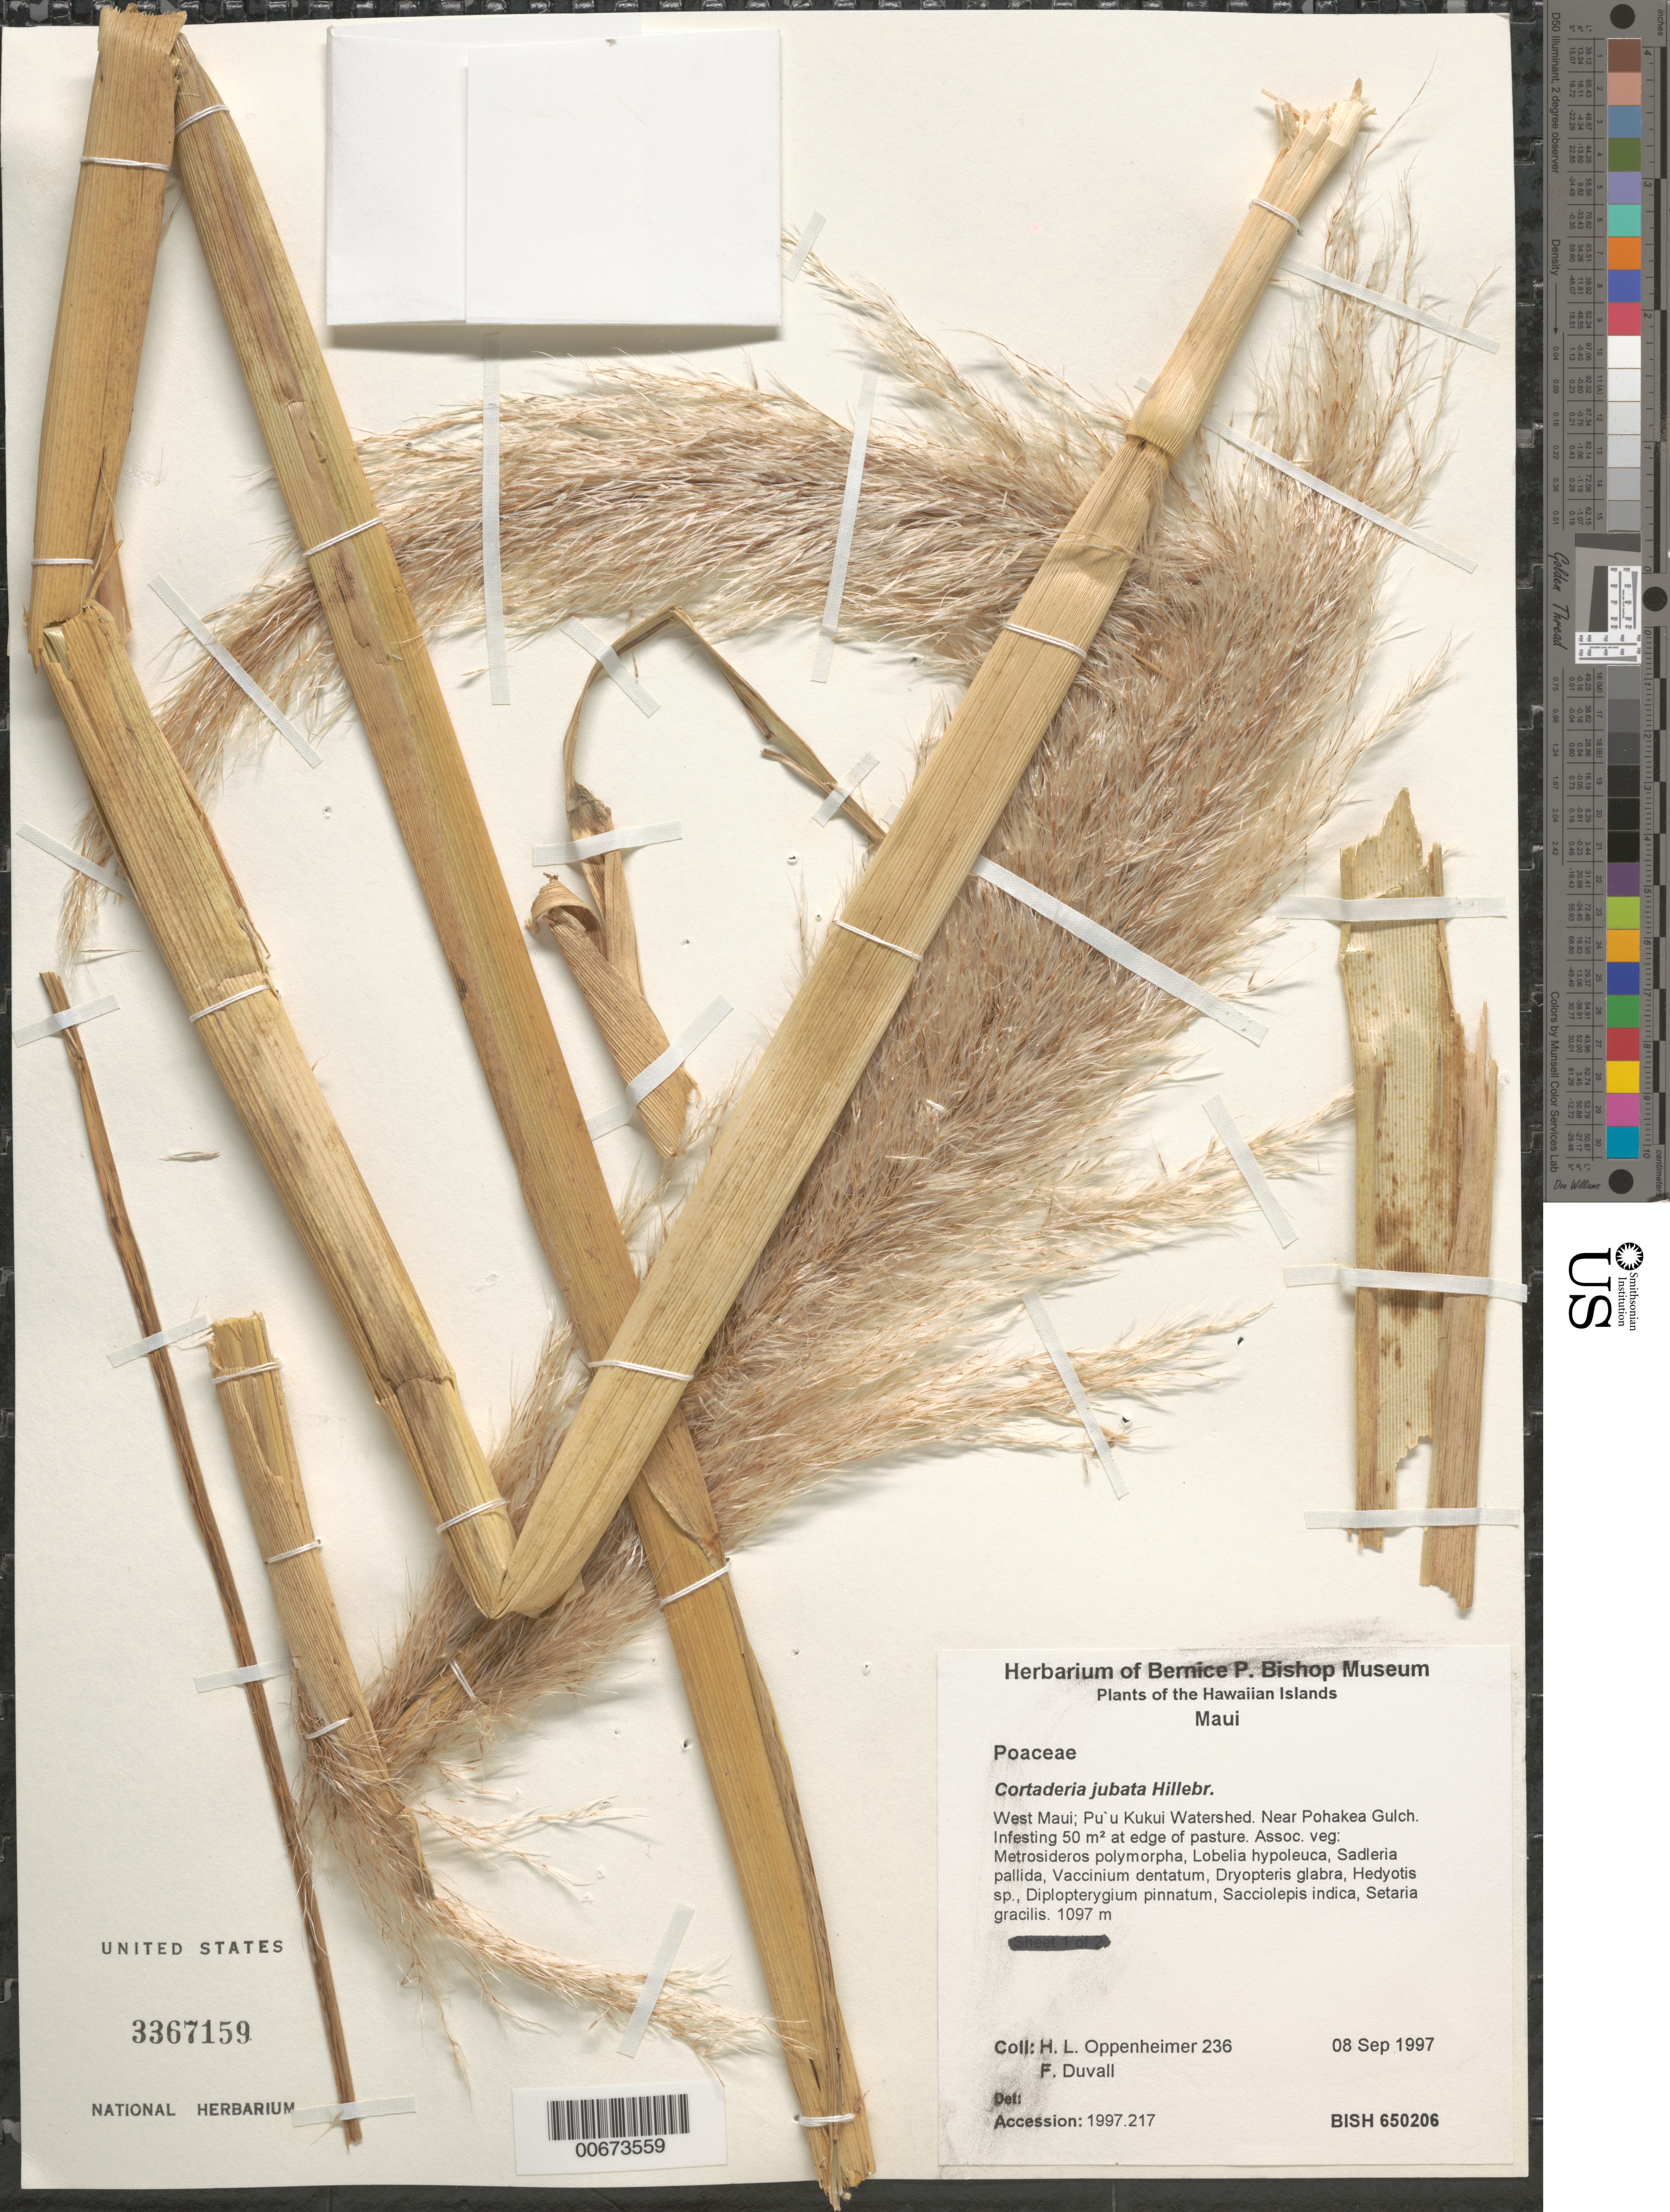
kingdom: Plantae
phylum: Tracheophyta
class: Liliopsida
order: Poales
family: Poaceae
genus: Cortaderia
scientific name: Cortaderia jubata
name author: (Lemoine) Stapf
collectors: H. L. Oppenheimer & F. Duvall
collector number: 236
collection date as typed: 8 Sep 1997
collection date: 1997-09-08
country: United States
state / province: Hawaii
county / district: Maui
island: Maui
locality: West Maui, Pu'u Kukui Watershed. Near Pohakea Gulch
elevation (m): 1097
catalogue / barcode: US 3367159